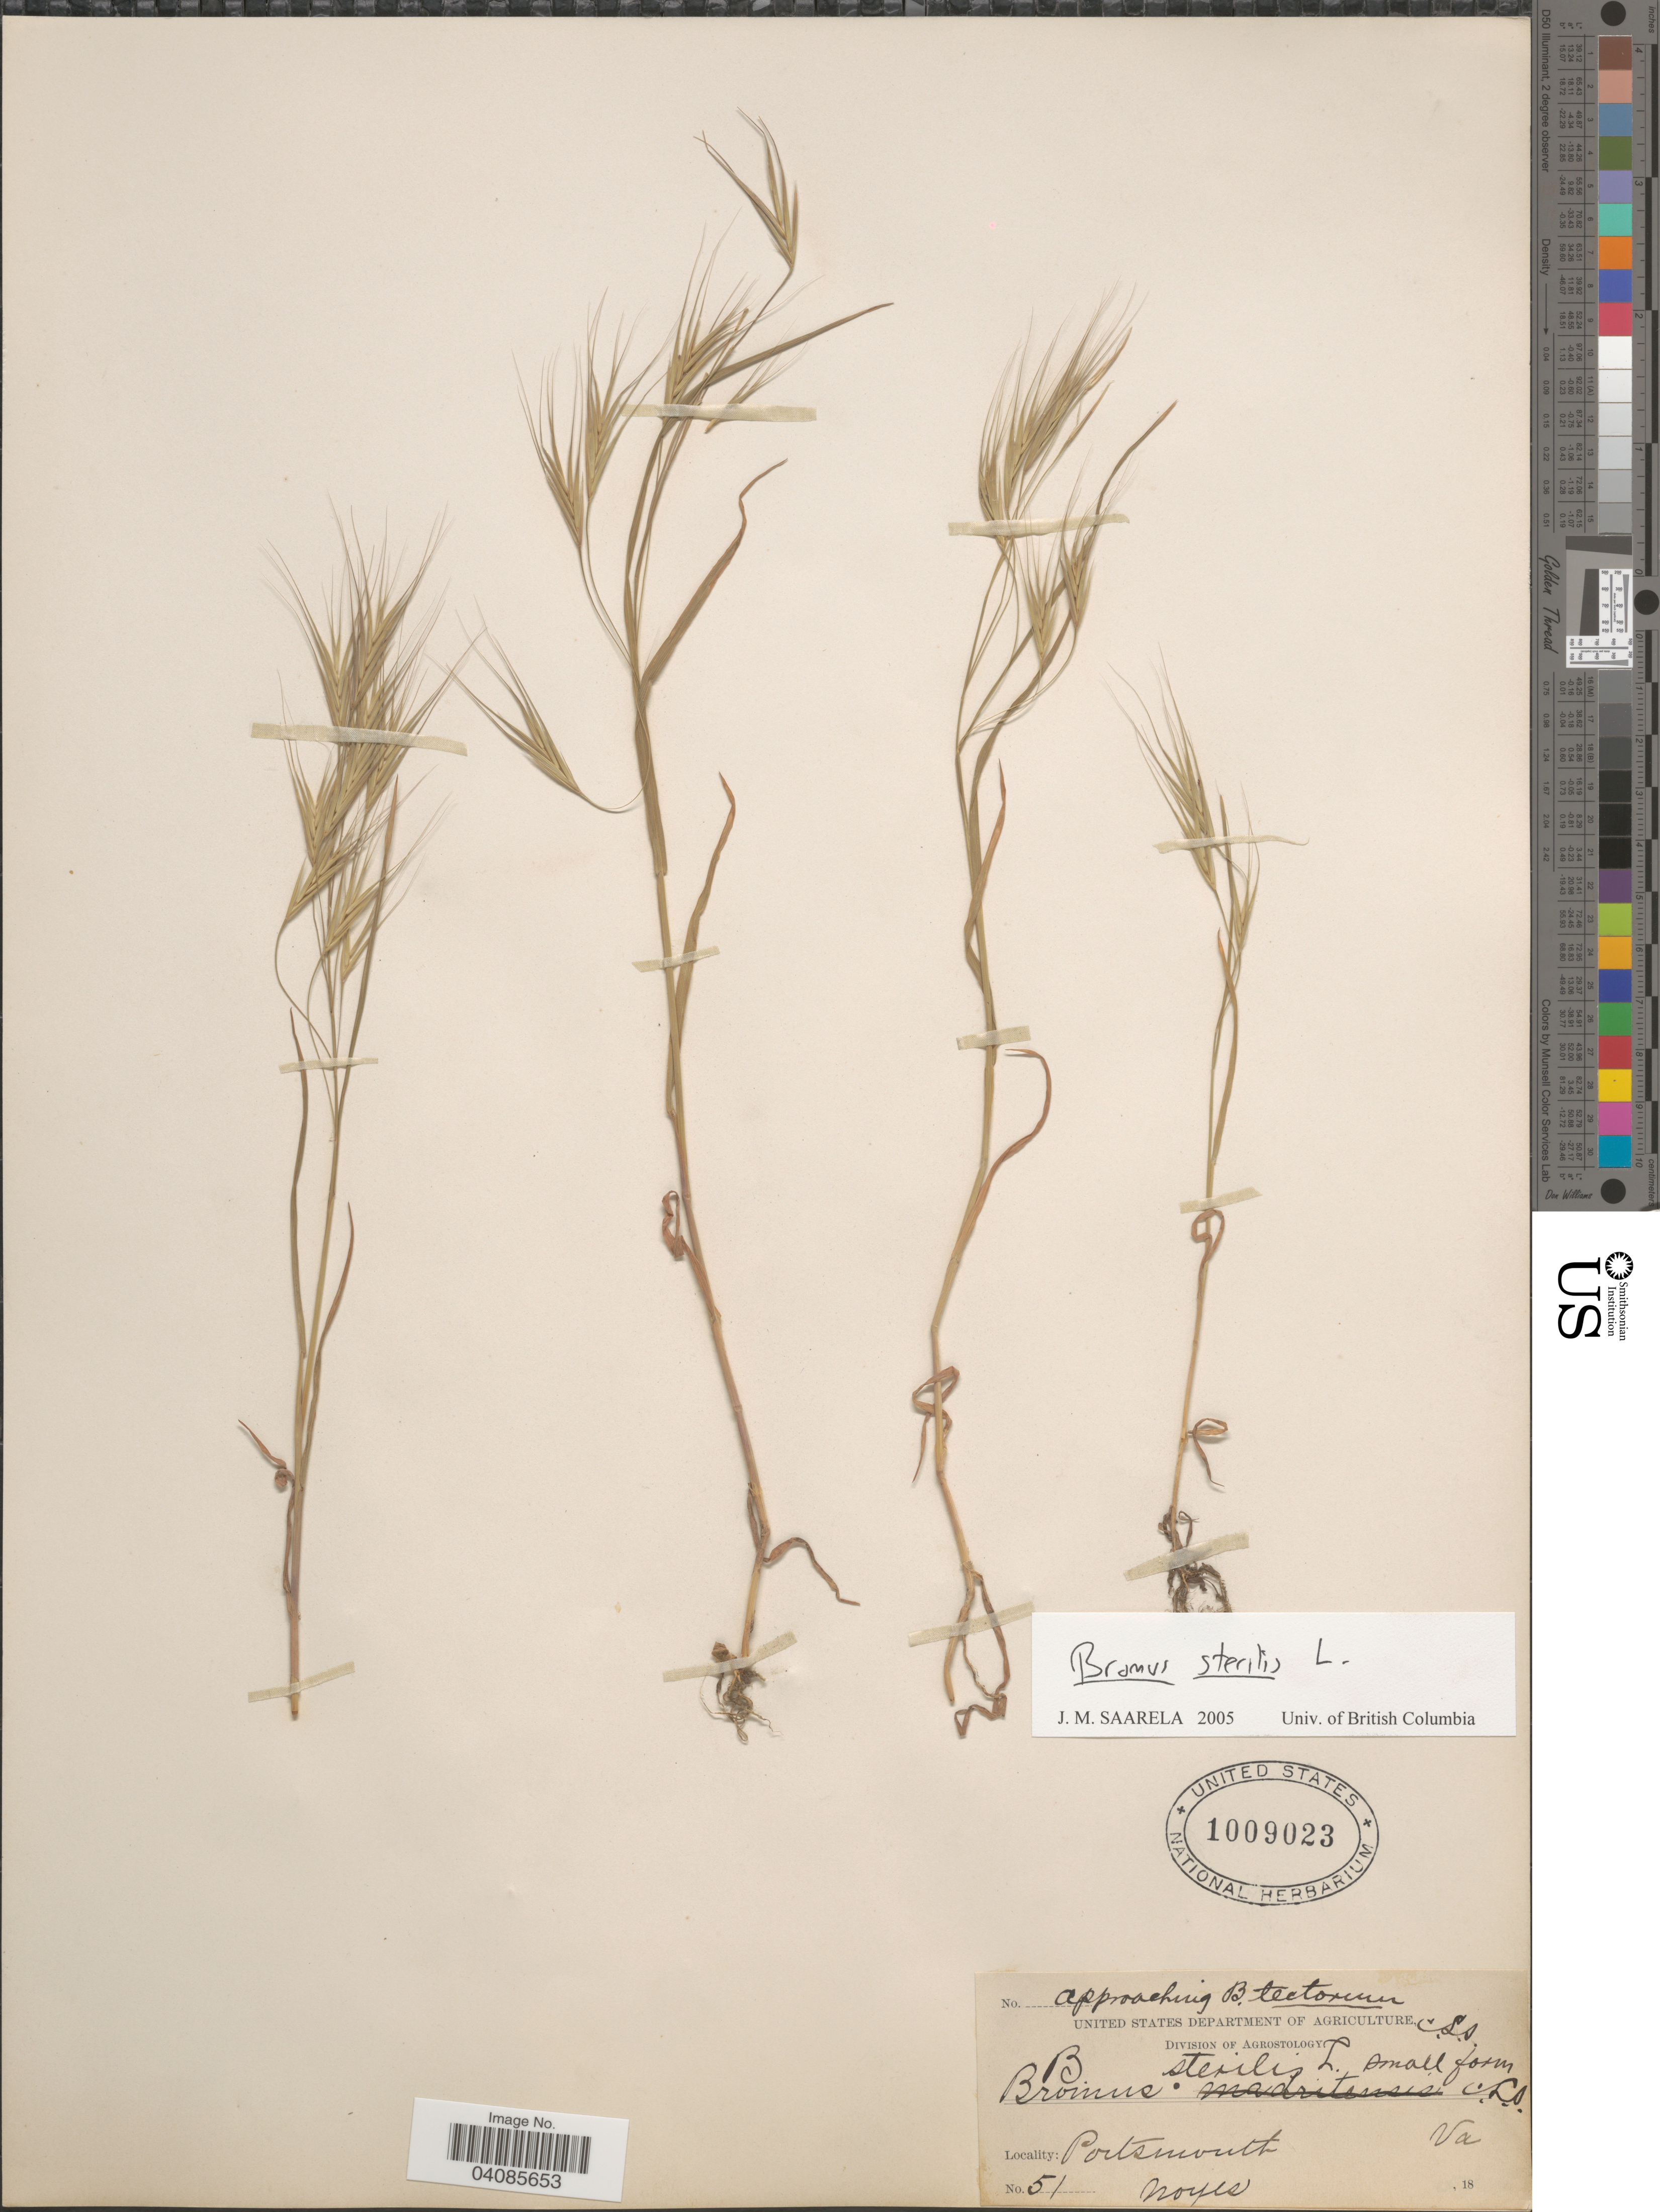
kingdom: Plantae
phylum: Tracheophyta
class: Liliopsida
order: Poales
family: Poaceae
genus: Bromus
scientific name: Bromus sterilis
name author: L.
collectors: Noyes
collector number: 51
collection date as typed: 18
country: United States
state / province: Virginia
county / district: City of Portsmouth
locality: Portsmouth.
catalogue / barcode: US 1009023